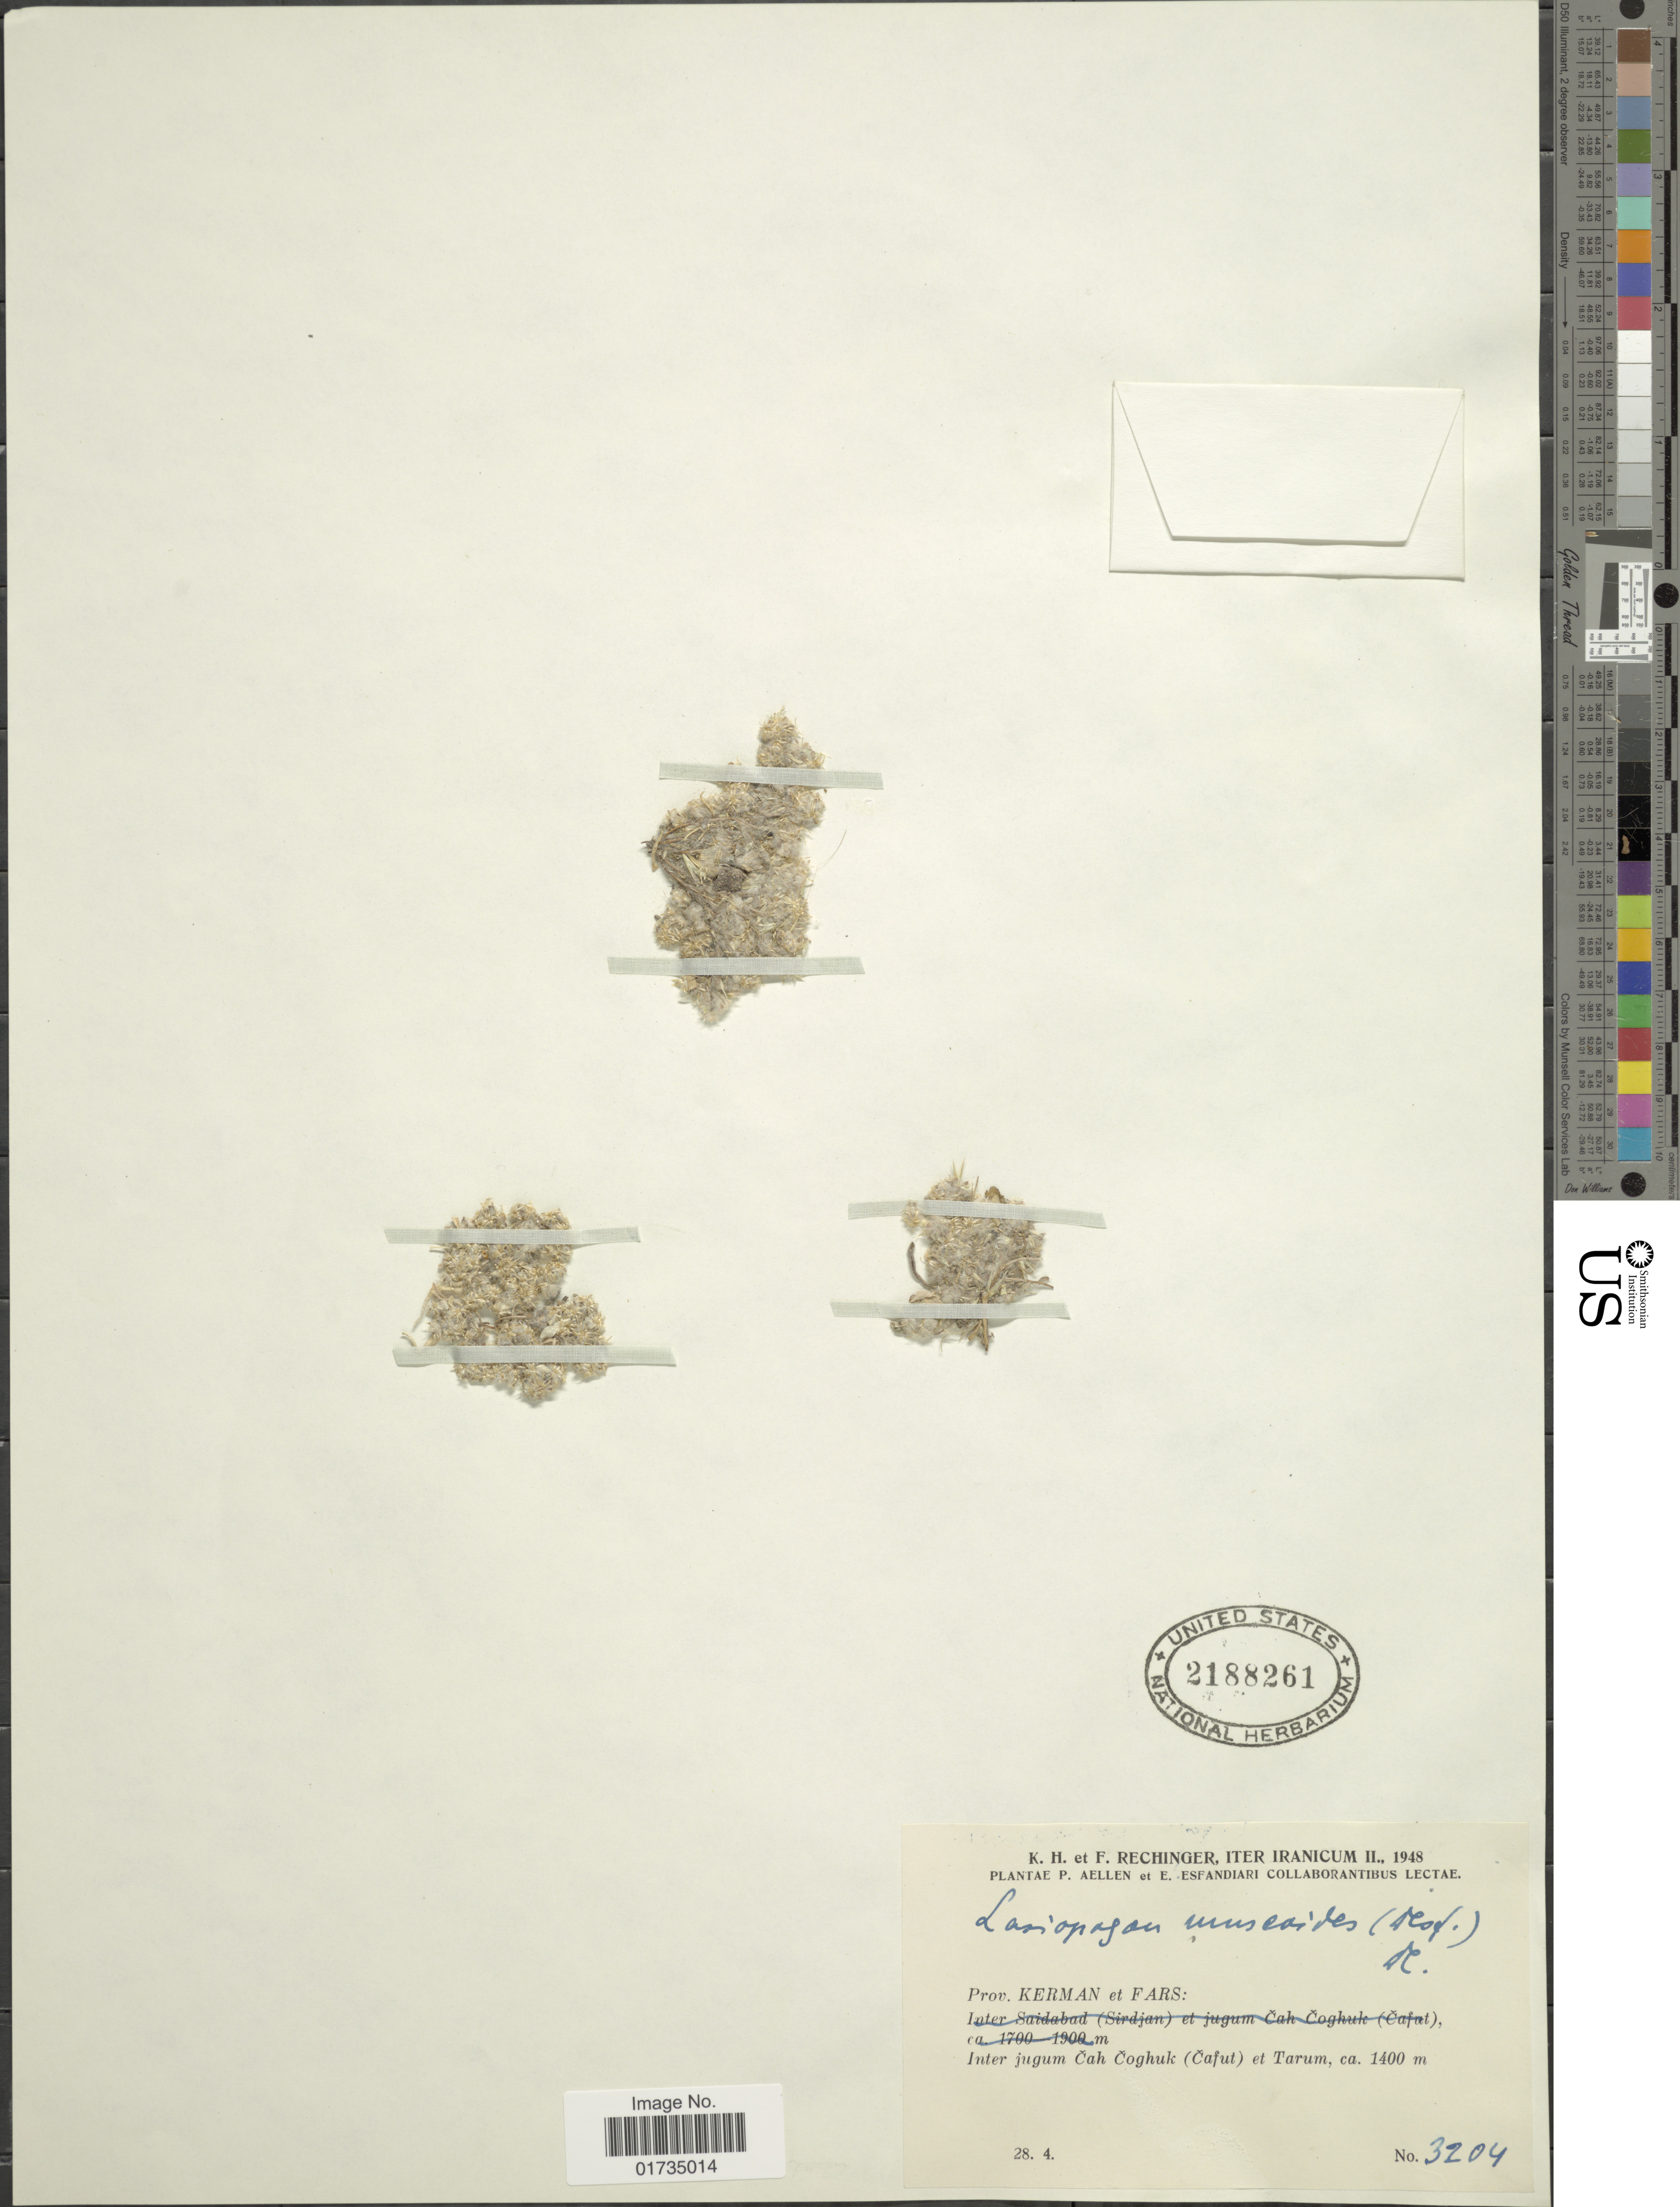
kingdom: Plantae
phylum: Tracheophyta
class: Magnoliopsida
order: Asterales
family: Asteraceae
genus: Lasiopogon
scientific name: Lasiopogon muscoides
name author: (Desf.) DC.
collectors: P. Aellen & E. Esfandiari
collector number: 3204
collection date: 1948-04-08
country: Iran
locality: Prov. Kerman et Fars: Inter jugum Cah Coghuk (Cfatu) et Tarum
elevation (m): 1400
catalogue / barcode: US 2188261